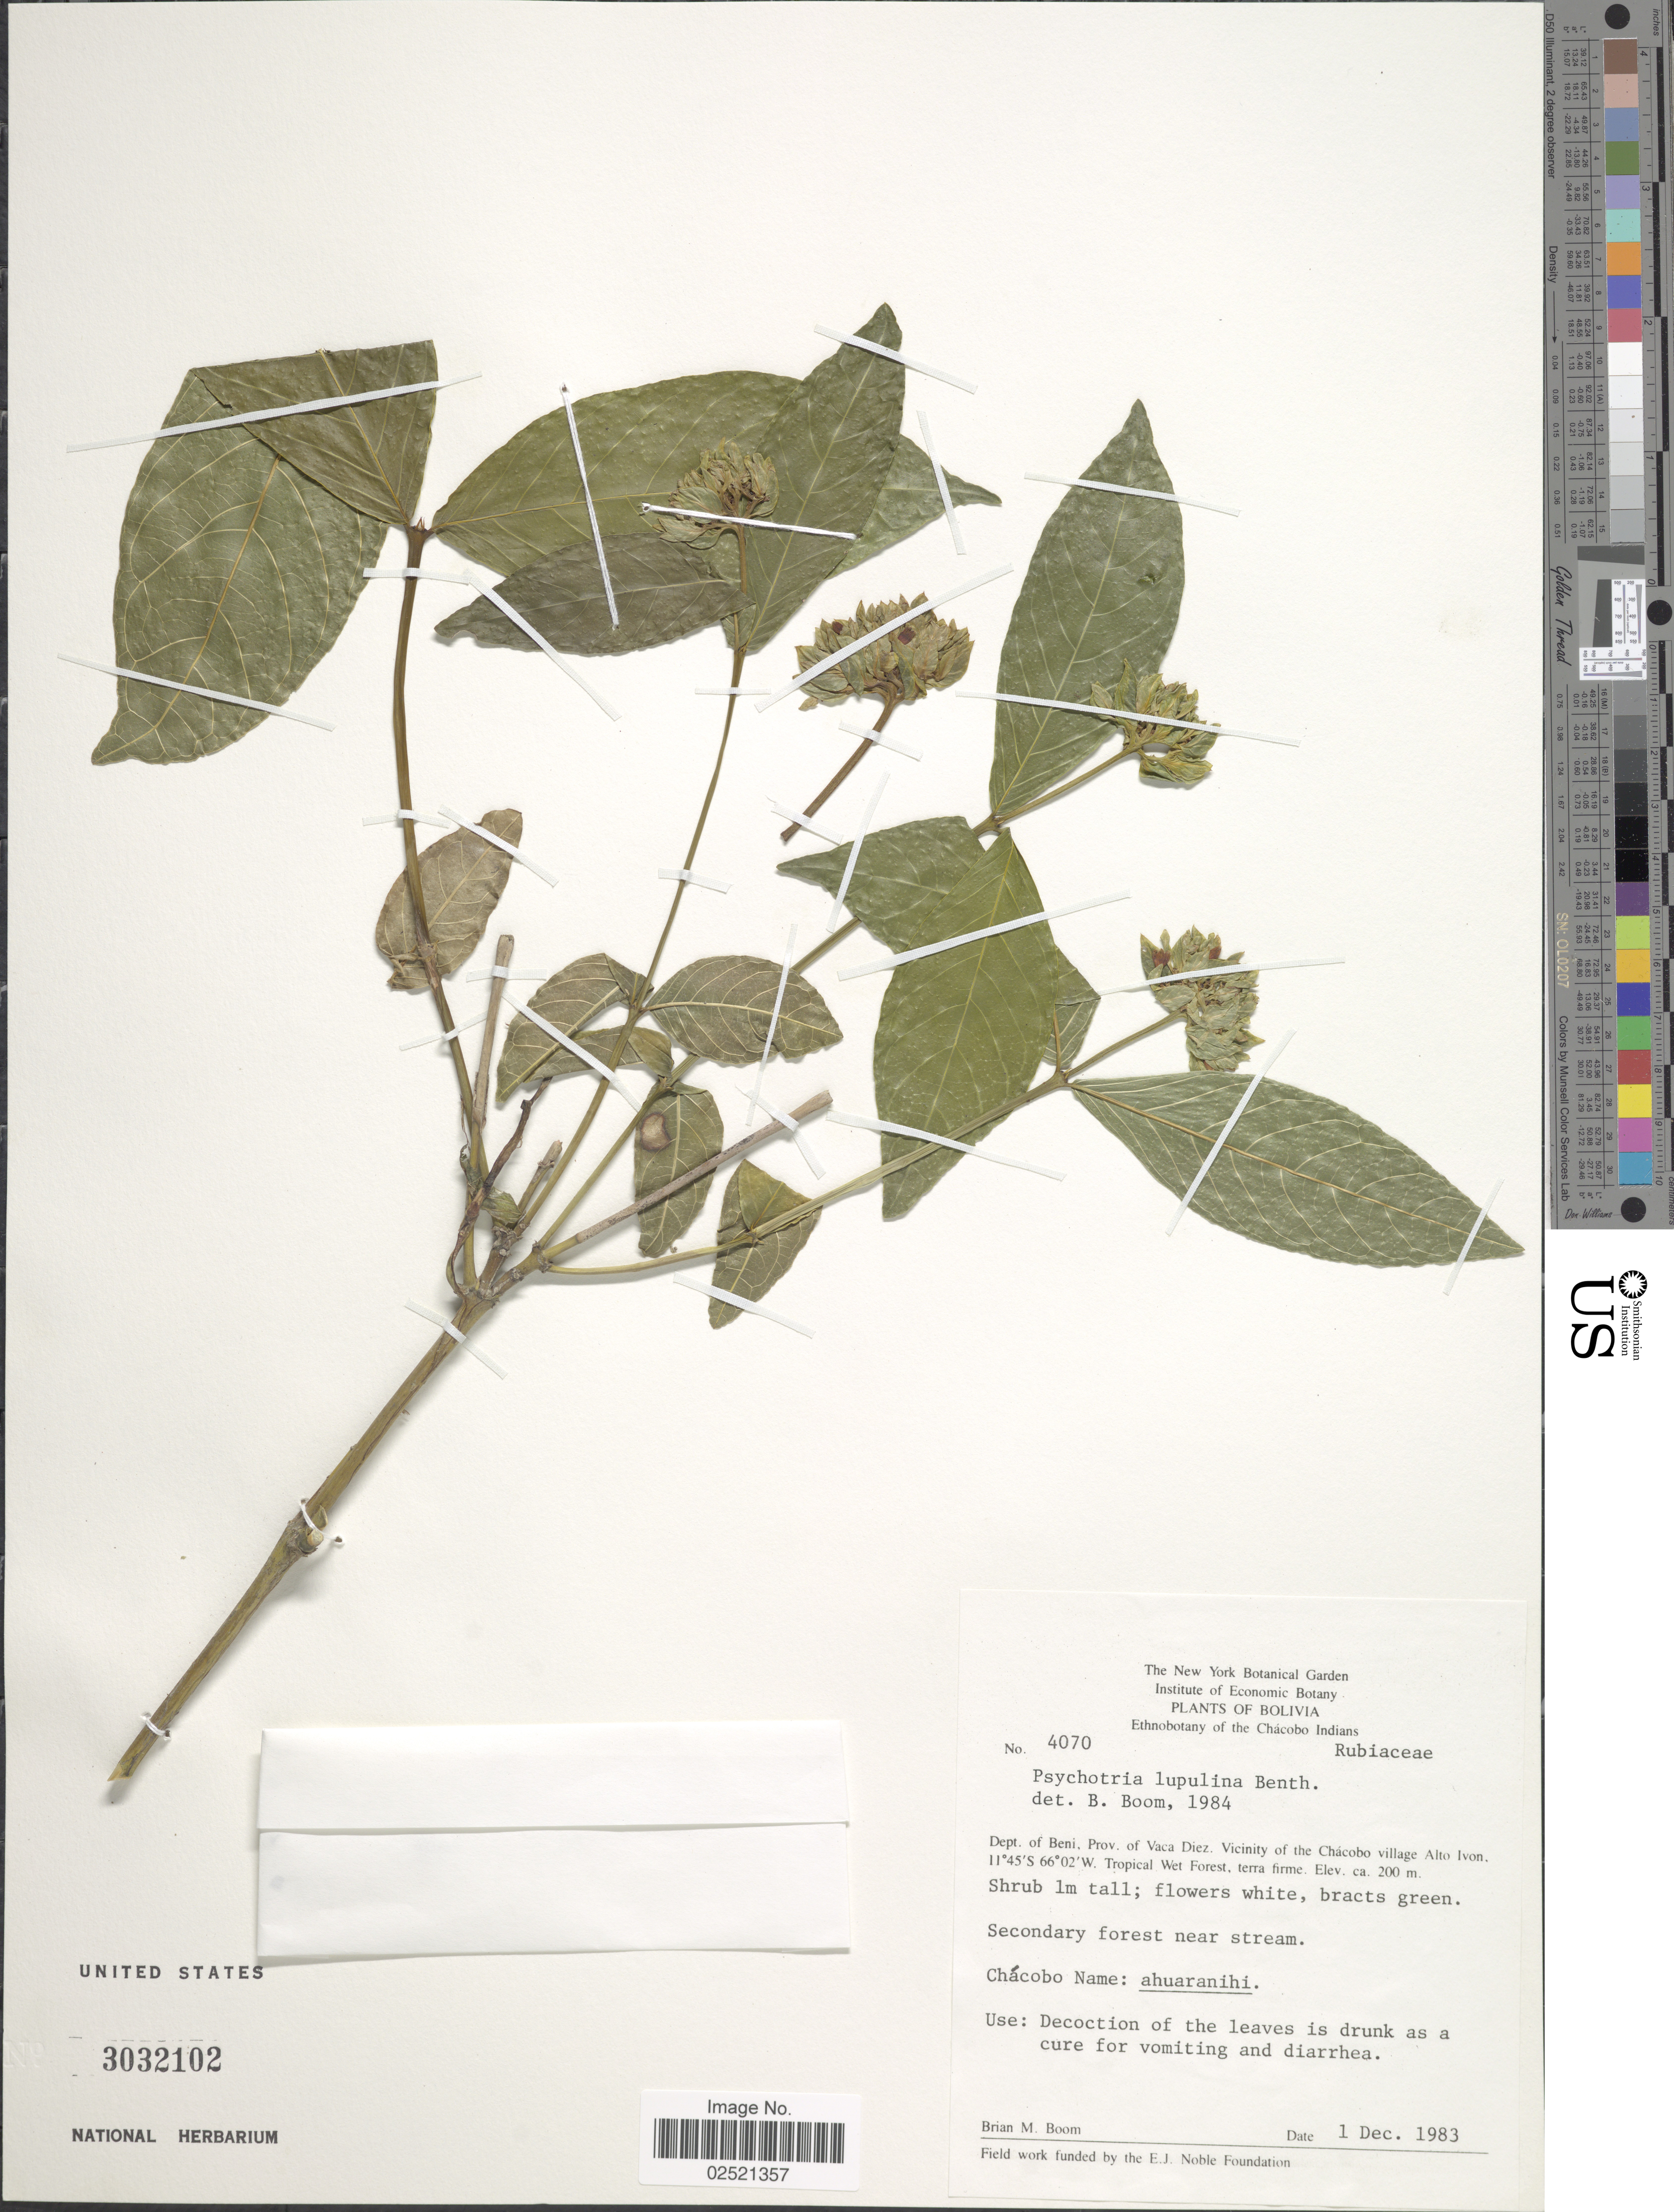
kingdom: Plantae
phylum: Tracheophyta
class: Magnoliopsida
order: Gentianales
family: Rubiaceae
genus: Psychotria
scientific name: Psychotria lupulina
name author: Benth.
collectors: B. M. Boom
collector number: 4070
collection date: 1983-12-01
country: Bolivia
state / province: Beni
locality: Chacobo [unsure placement], Prov. of Vaca Diez, Vicinity of the Chacobo village Alto Ivon, Tropical Wet Forest.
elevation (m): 200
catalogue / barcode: US 3032102